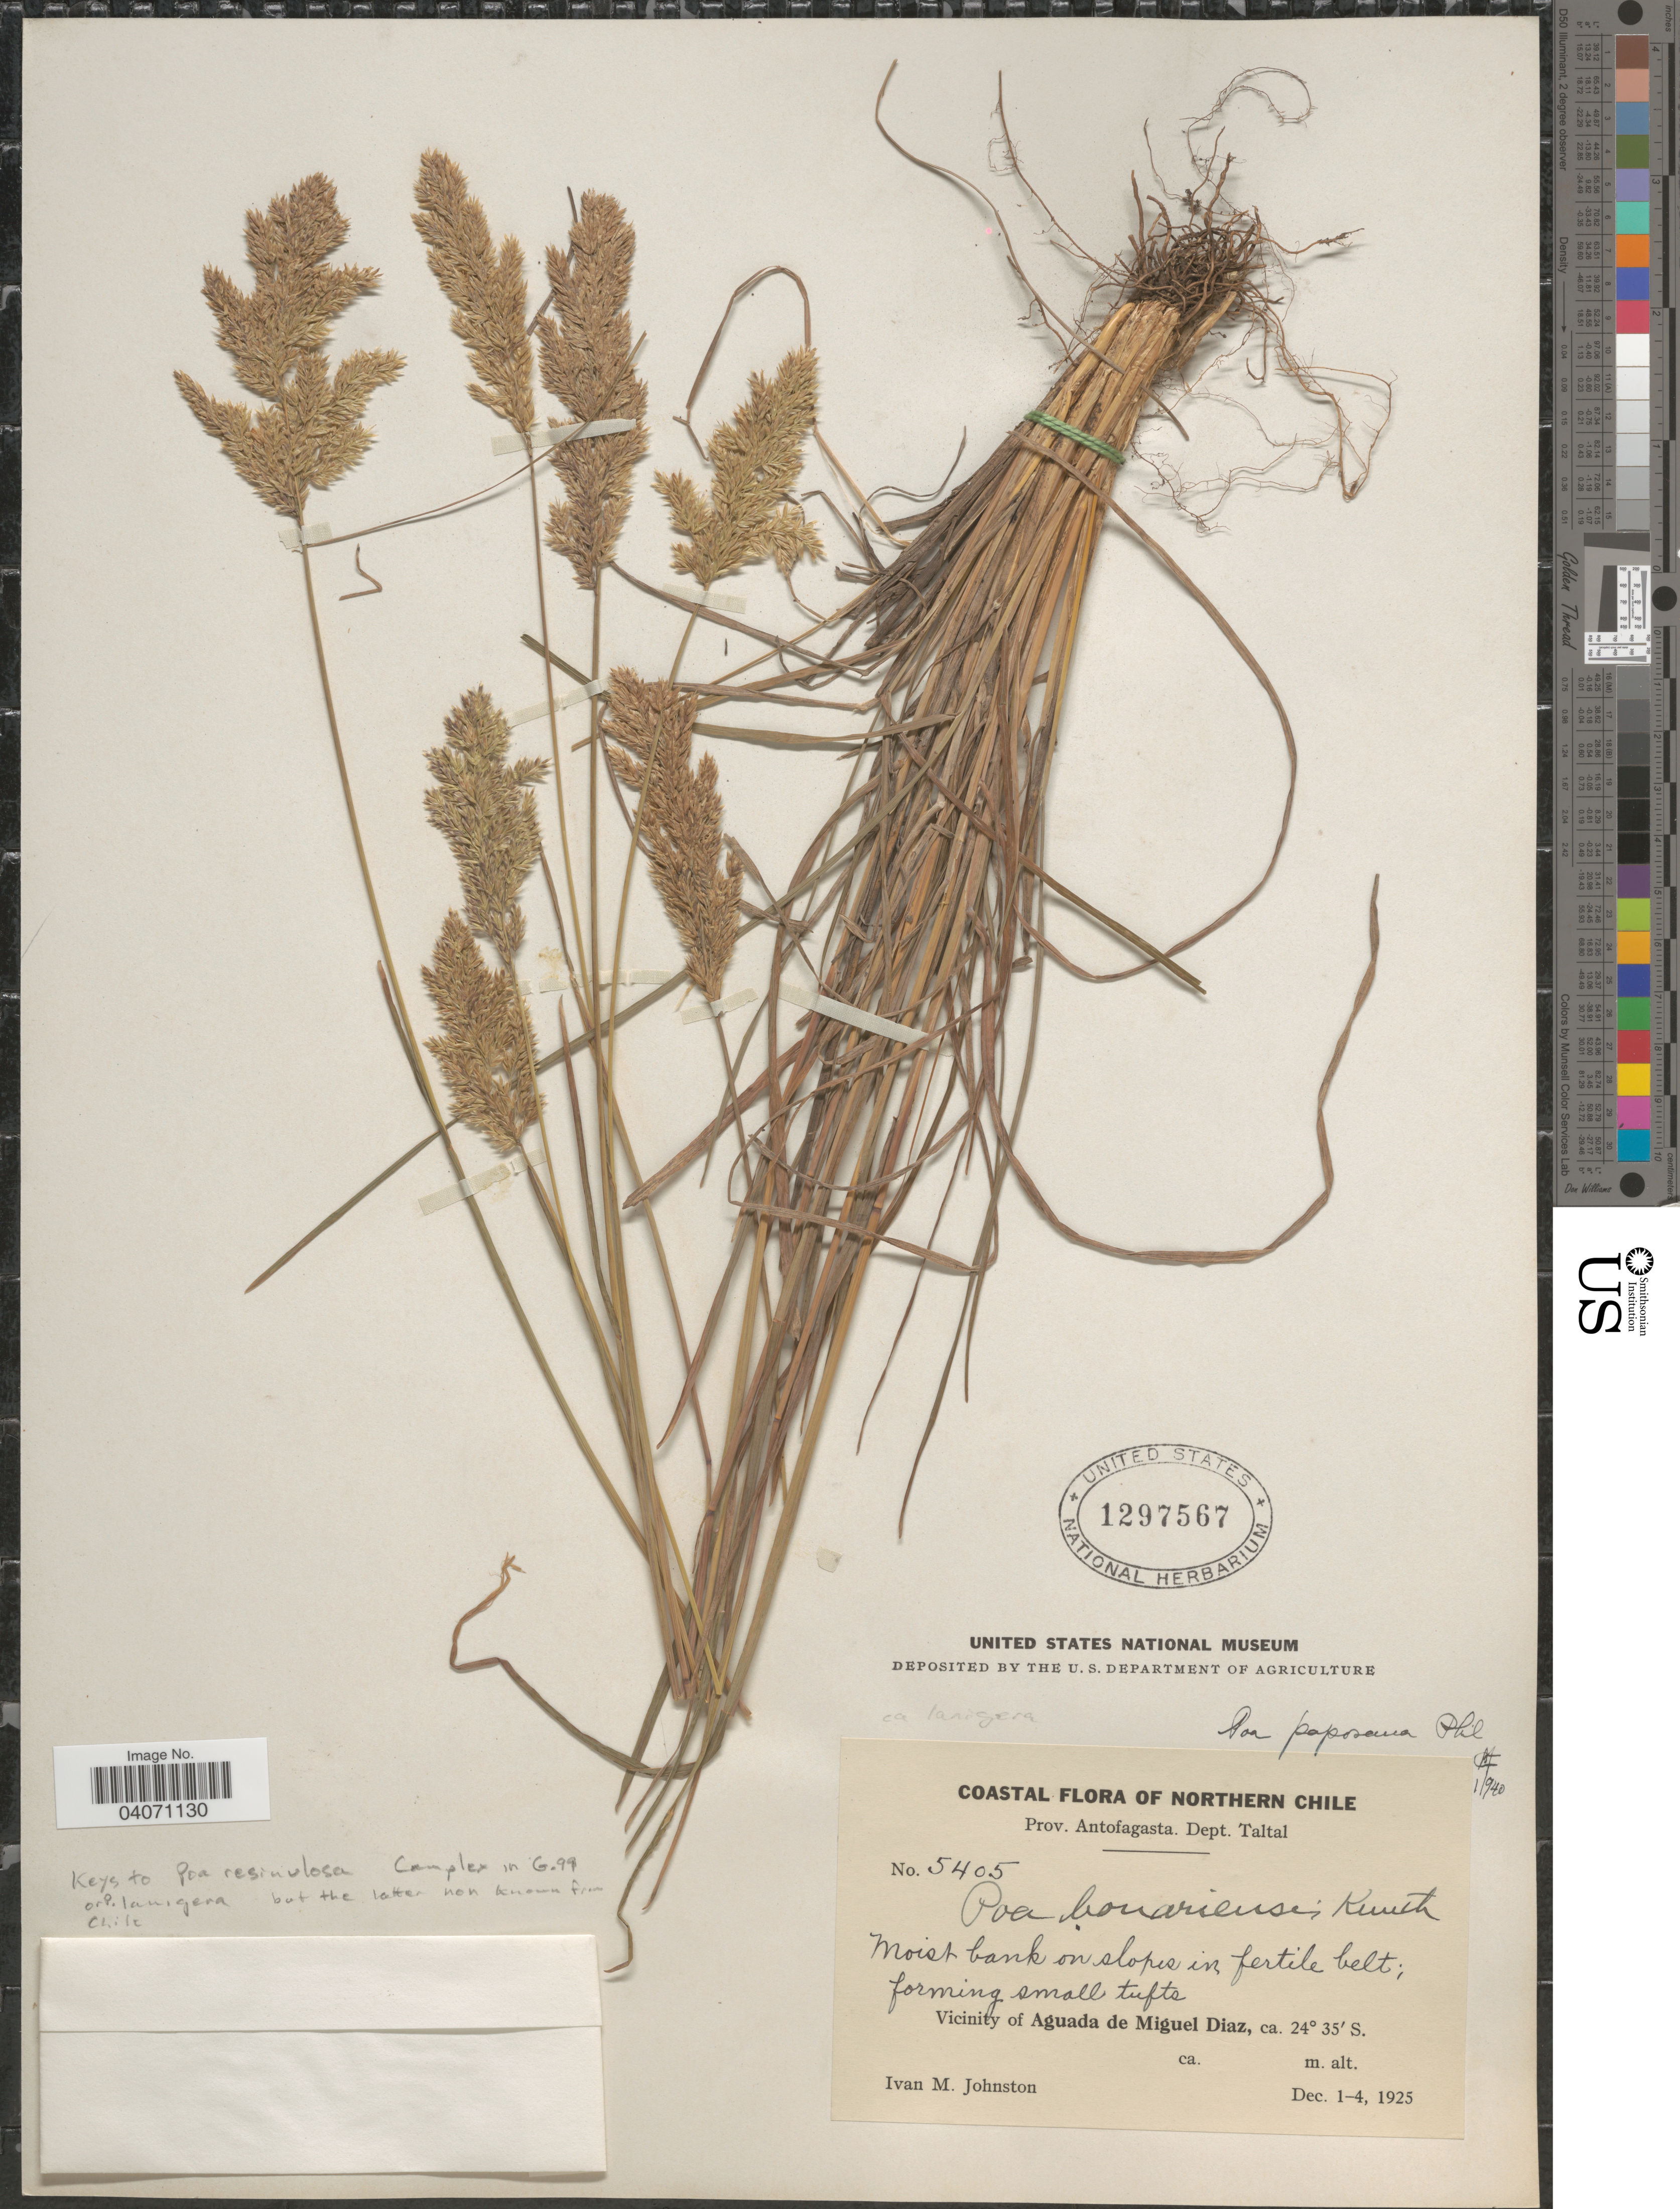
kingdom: Plantae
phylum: Tracheophyta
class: Liliopsida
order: Poales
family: Poaceae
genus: Poa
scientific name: Poa paposana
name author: Phil.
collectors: I.M. Johnston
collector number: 5405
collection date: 1925-12-01/1925-12-04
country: Chile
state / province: Antofagasta (II)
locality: Northern Chile. Dept. Taltal. Vicinity of Aguada de Miguel Diaz.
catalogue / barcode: US 1297567